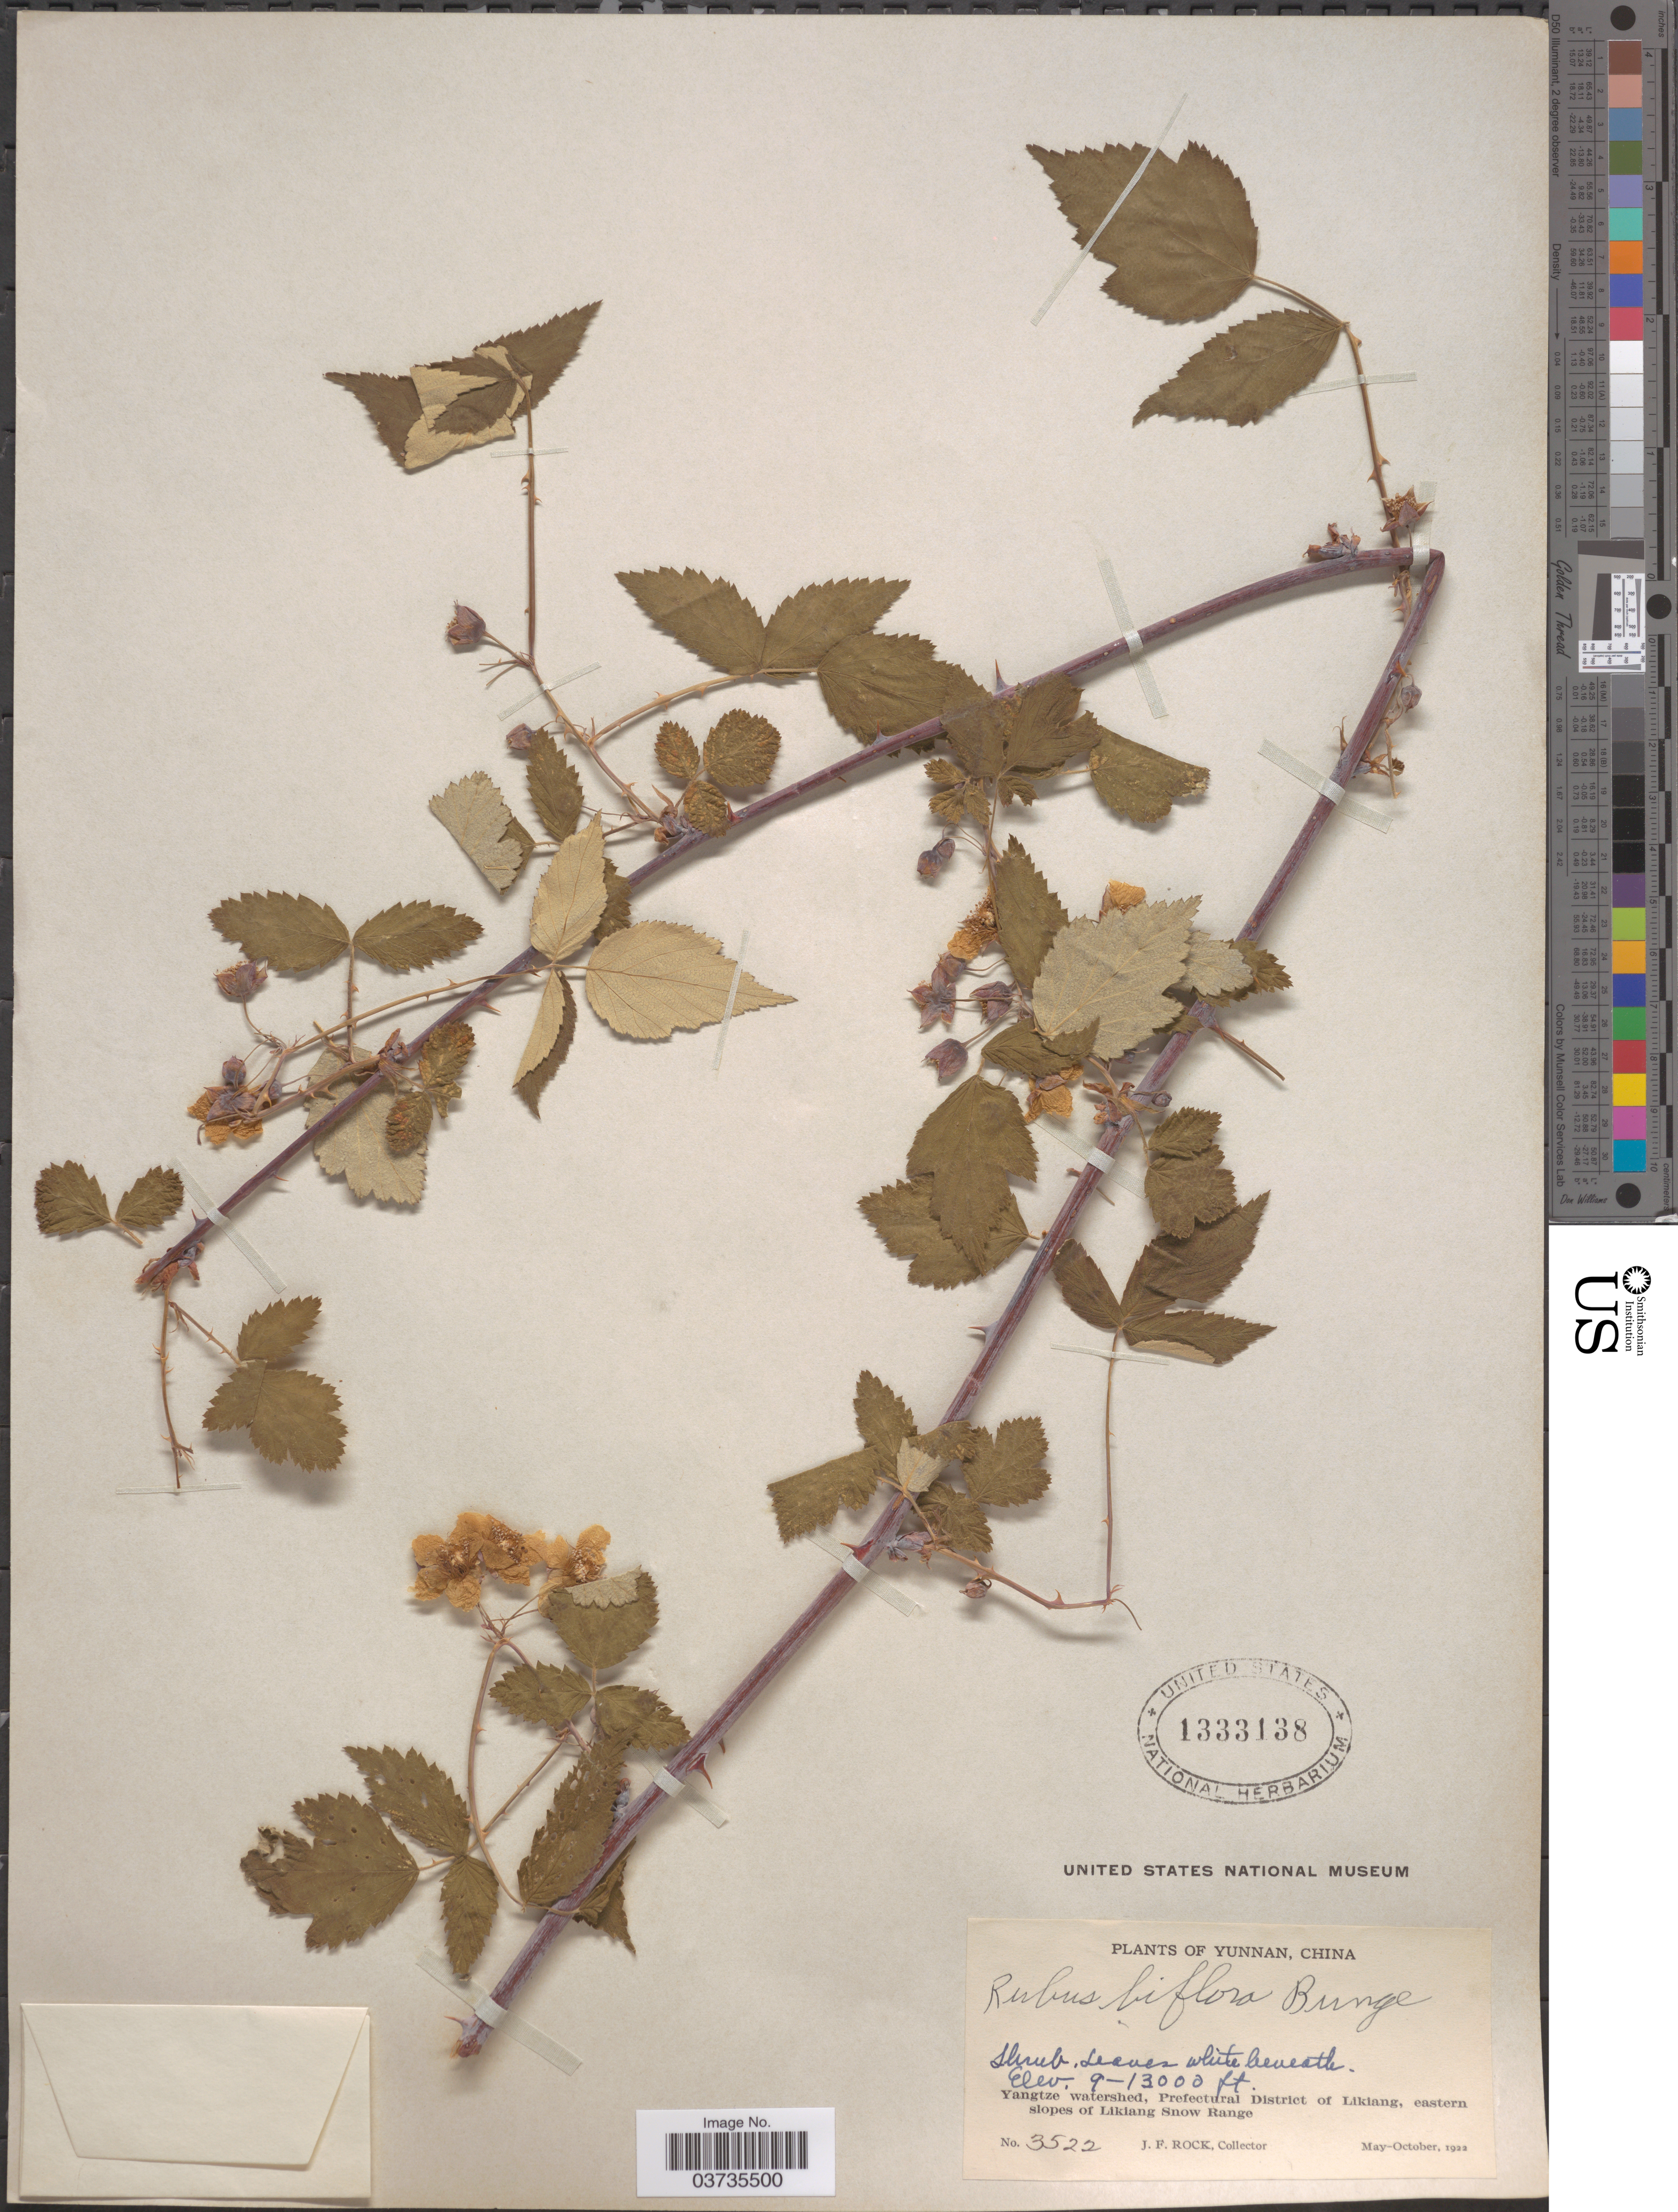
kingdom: Plantae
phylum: Tracheophyta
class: Magnoliopsida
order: Rosales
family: Rosaceae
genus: Rubus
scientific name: Rubus biflorus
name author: Buch.-Ham. ex Sm.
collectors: J. Rock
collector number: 3522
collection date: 1922-05/1922-10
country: China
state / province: Yunnan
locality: Yangtze watershed, Prefectural District of Likiang, eastern slopes of Likiang Snow Range.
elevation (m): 2743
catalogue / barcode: US 1333138